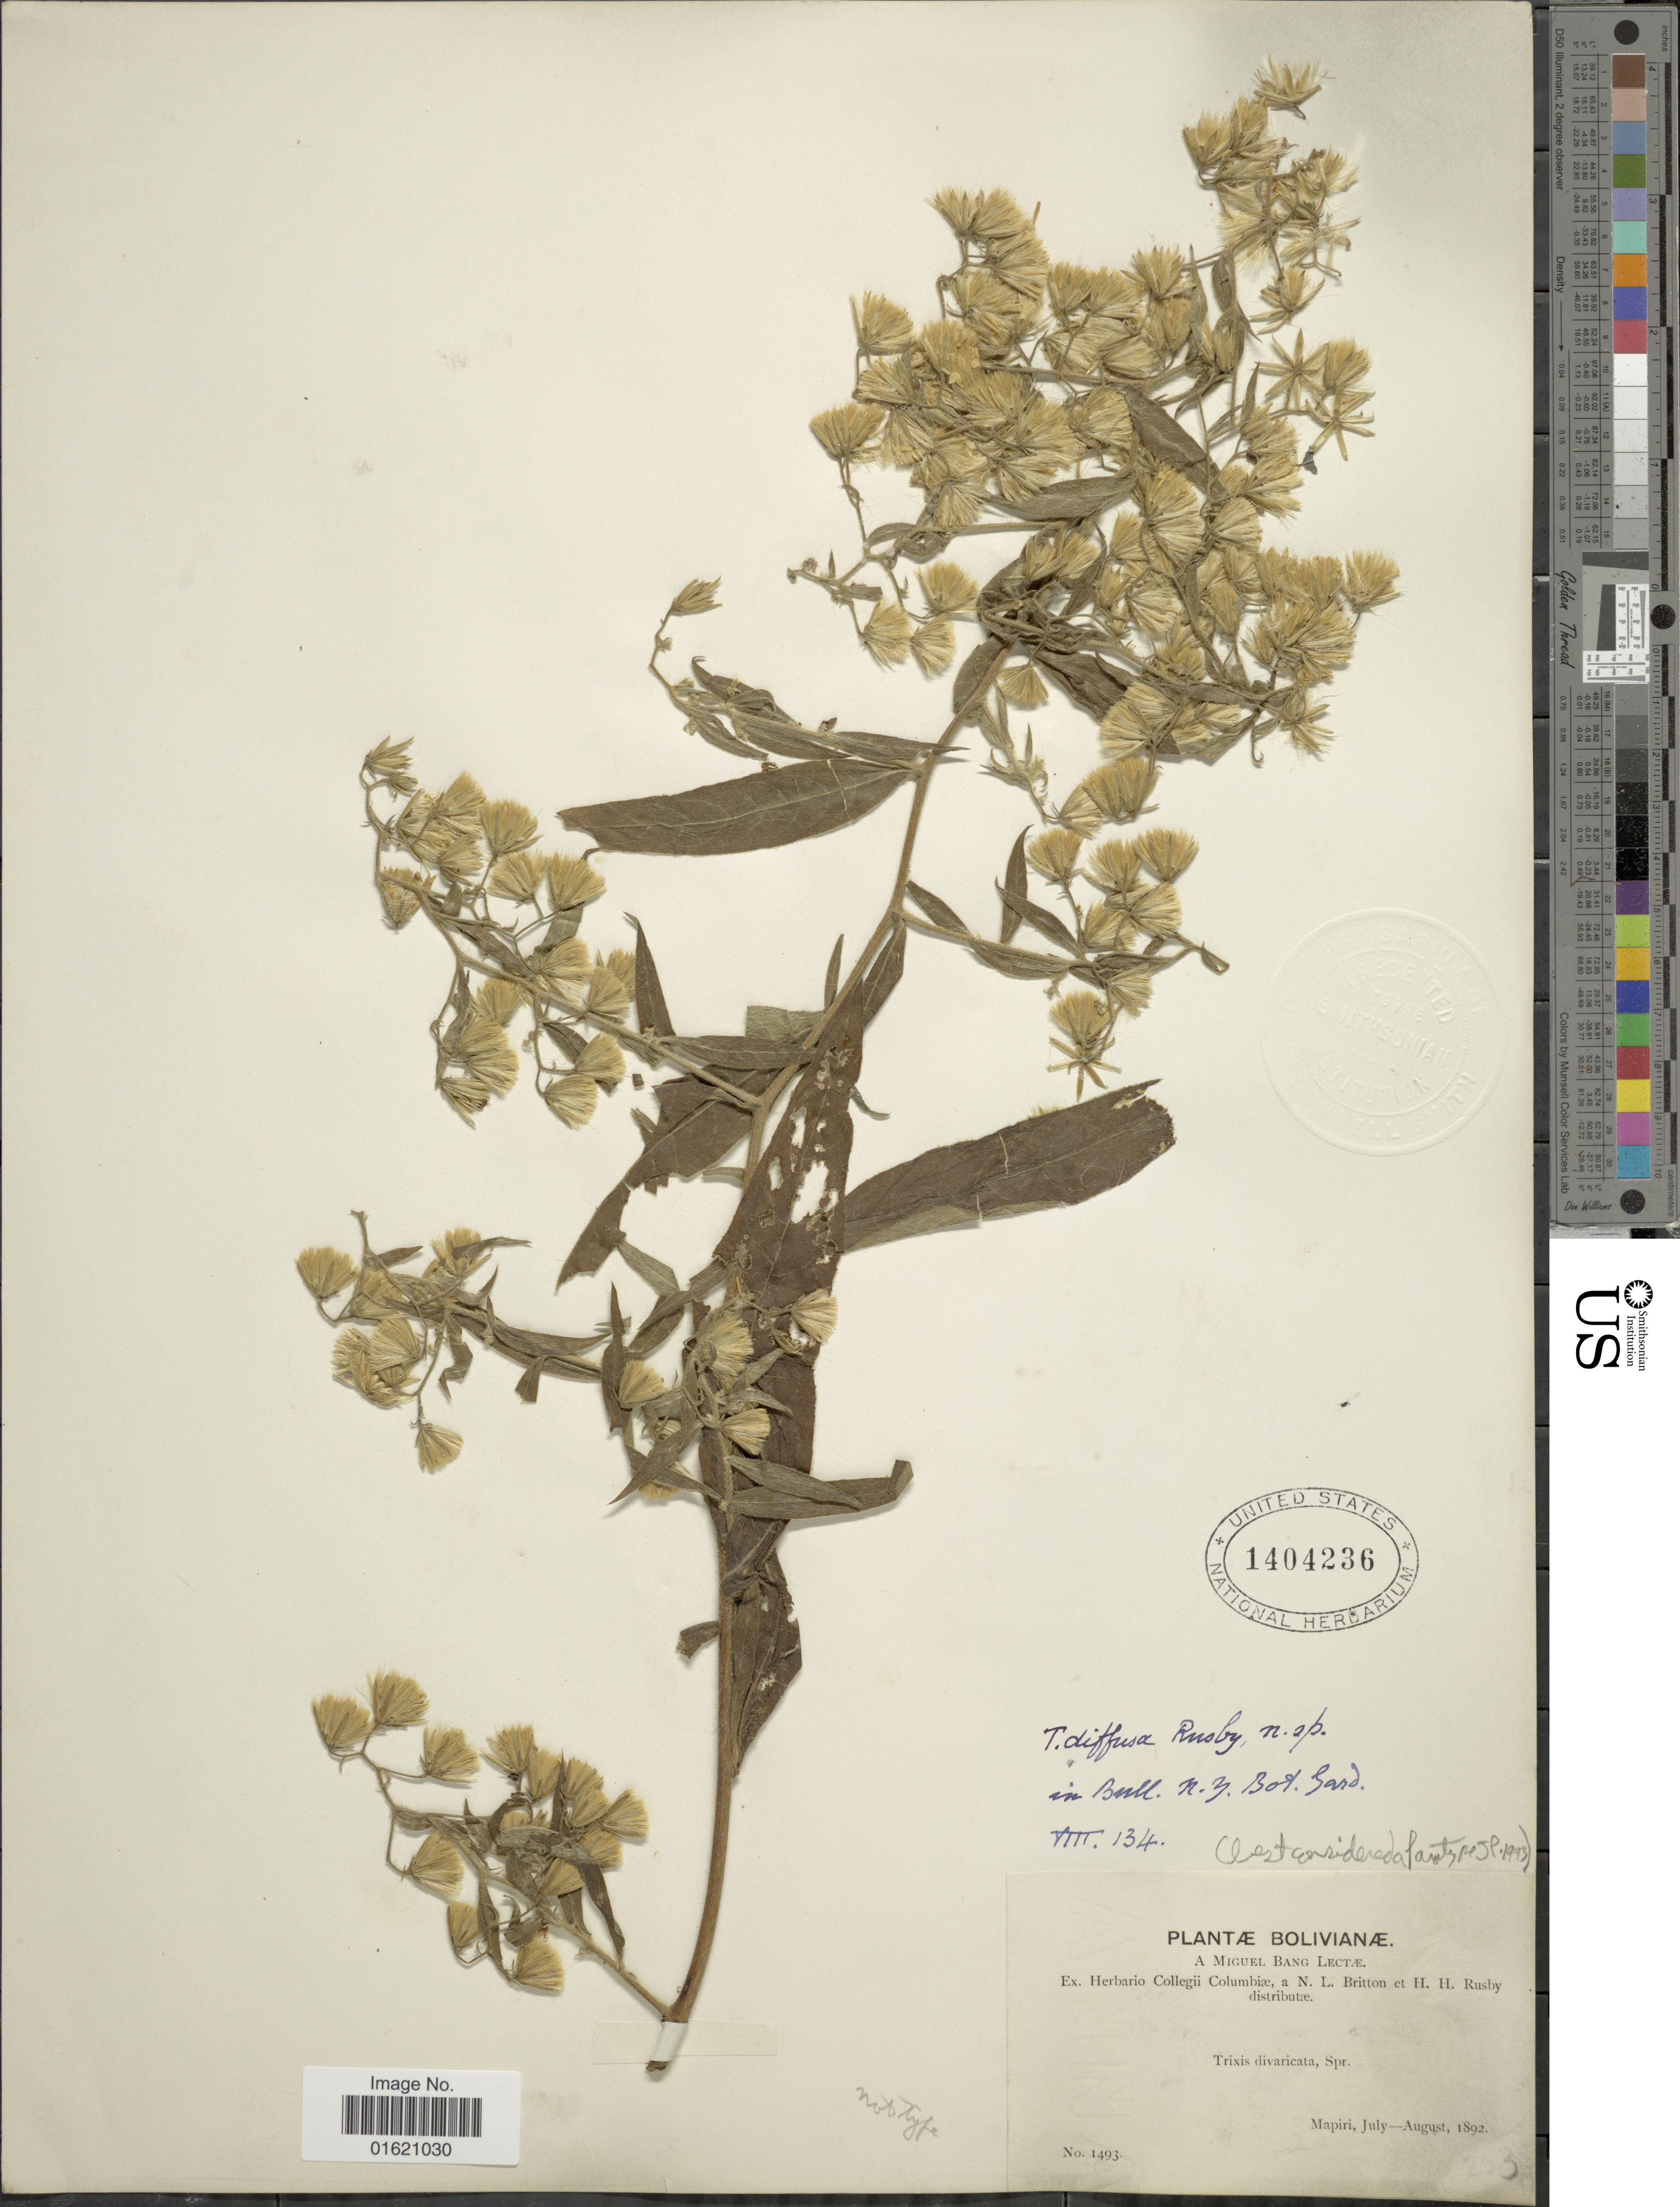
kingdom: Plantae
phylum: Tracheophyta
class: Magnoliopsida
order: Asterales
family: Asteraceae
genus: Trixis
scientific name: Trixis diffusa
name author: Rusby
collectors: M. Bang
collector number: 1493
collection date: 1892-07/1892-08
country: Bolivia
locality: Mapiri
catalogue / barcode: US 1404236